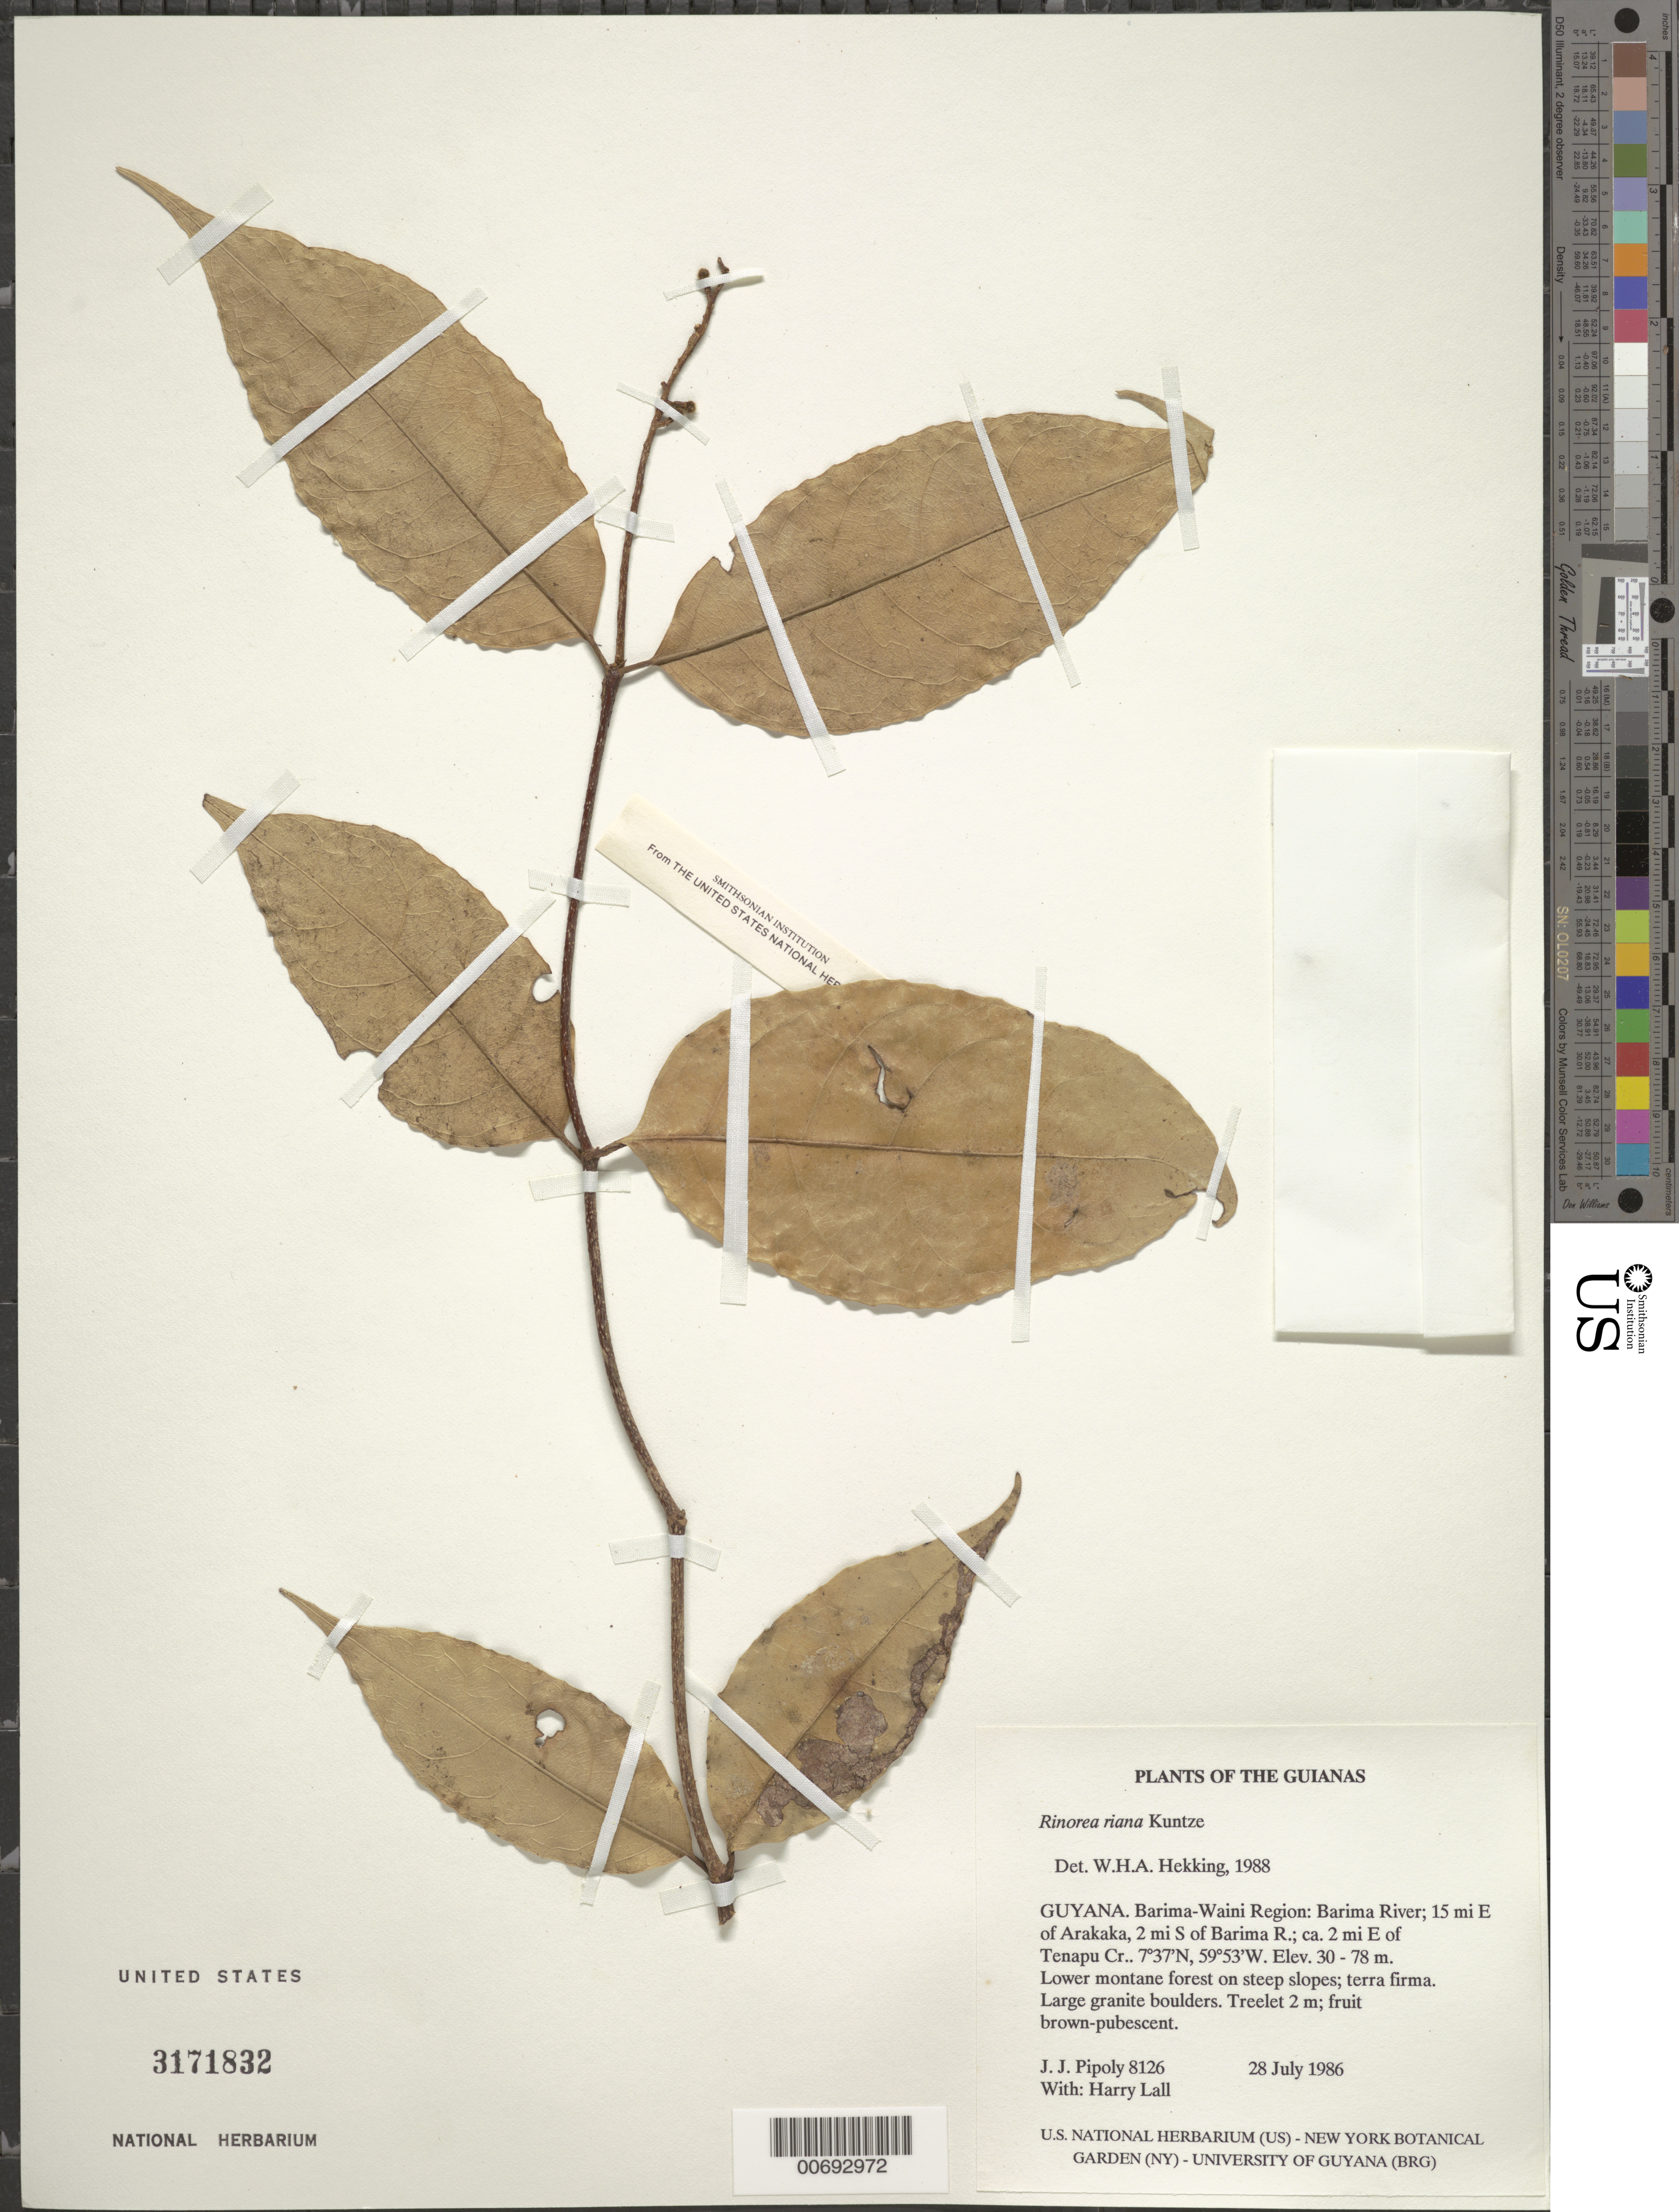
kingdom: Plantae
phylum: Tracheophyta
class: Magnoliopsida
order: Malpighiales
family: Violaceae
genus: Rinorea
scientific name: Rinorea riana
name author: Kuntze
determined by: Hekking, W. H. A.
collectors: J. J. Pipoly & H. Lall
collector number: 8126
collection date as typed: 28 July 1986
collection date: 1986-07-28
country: Guyana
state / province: Barima-Waini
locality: Barima River; 15 mi E of Arakaka, 2 mi S of Barima R.; ca. 2 mi E of Tenapu Cr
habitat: Lower montane forest on steep slopes; terra firma. Large granite boulders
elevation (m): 30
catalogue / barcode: US 3171832